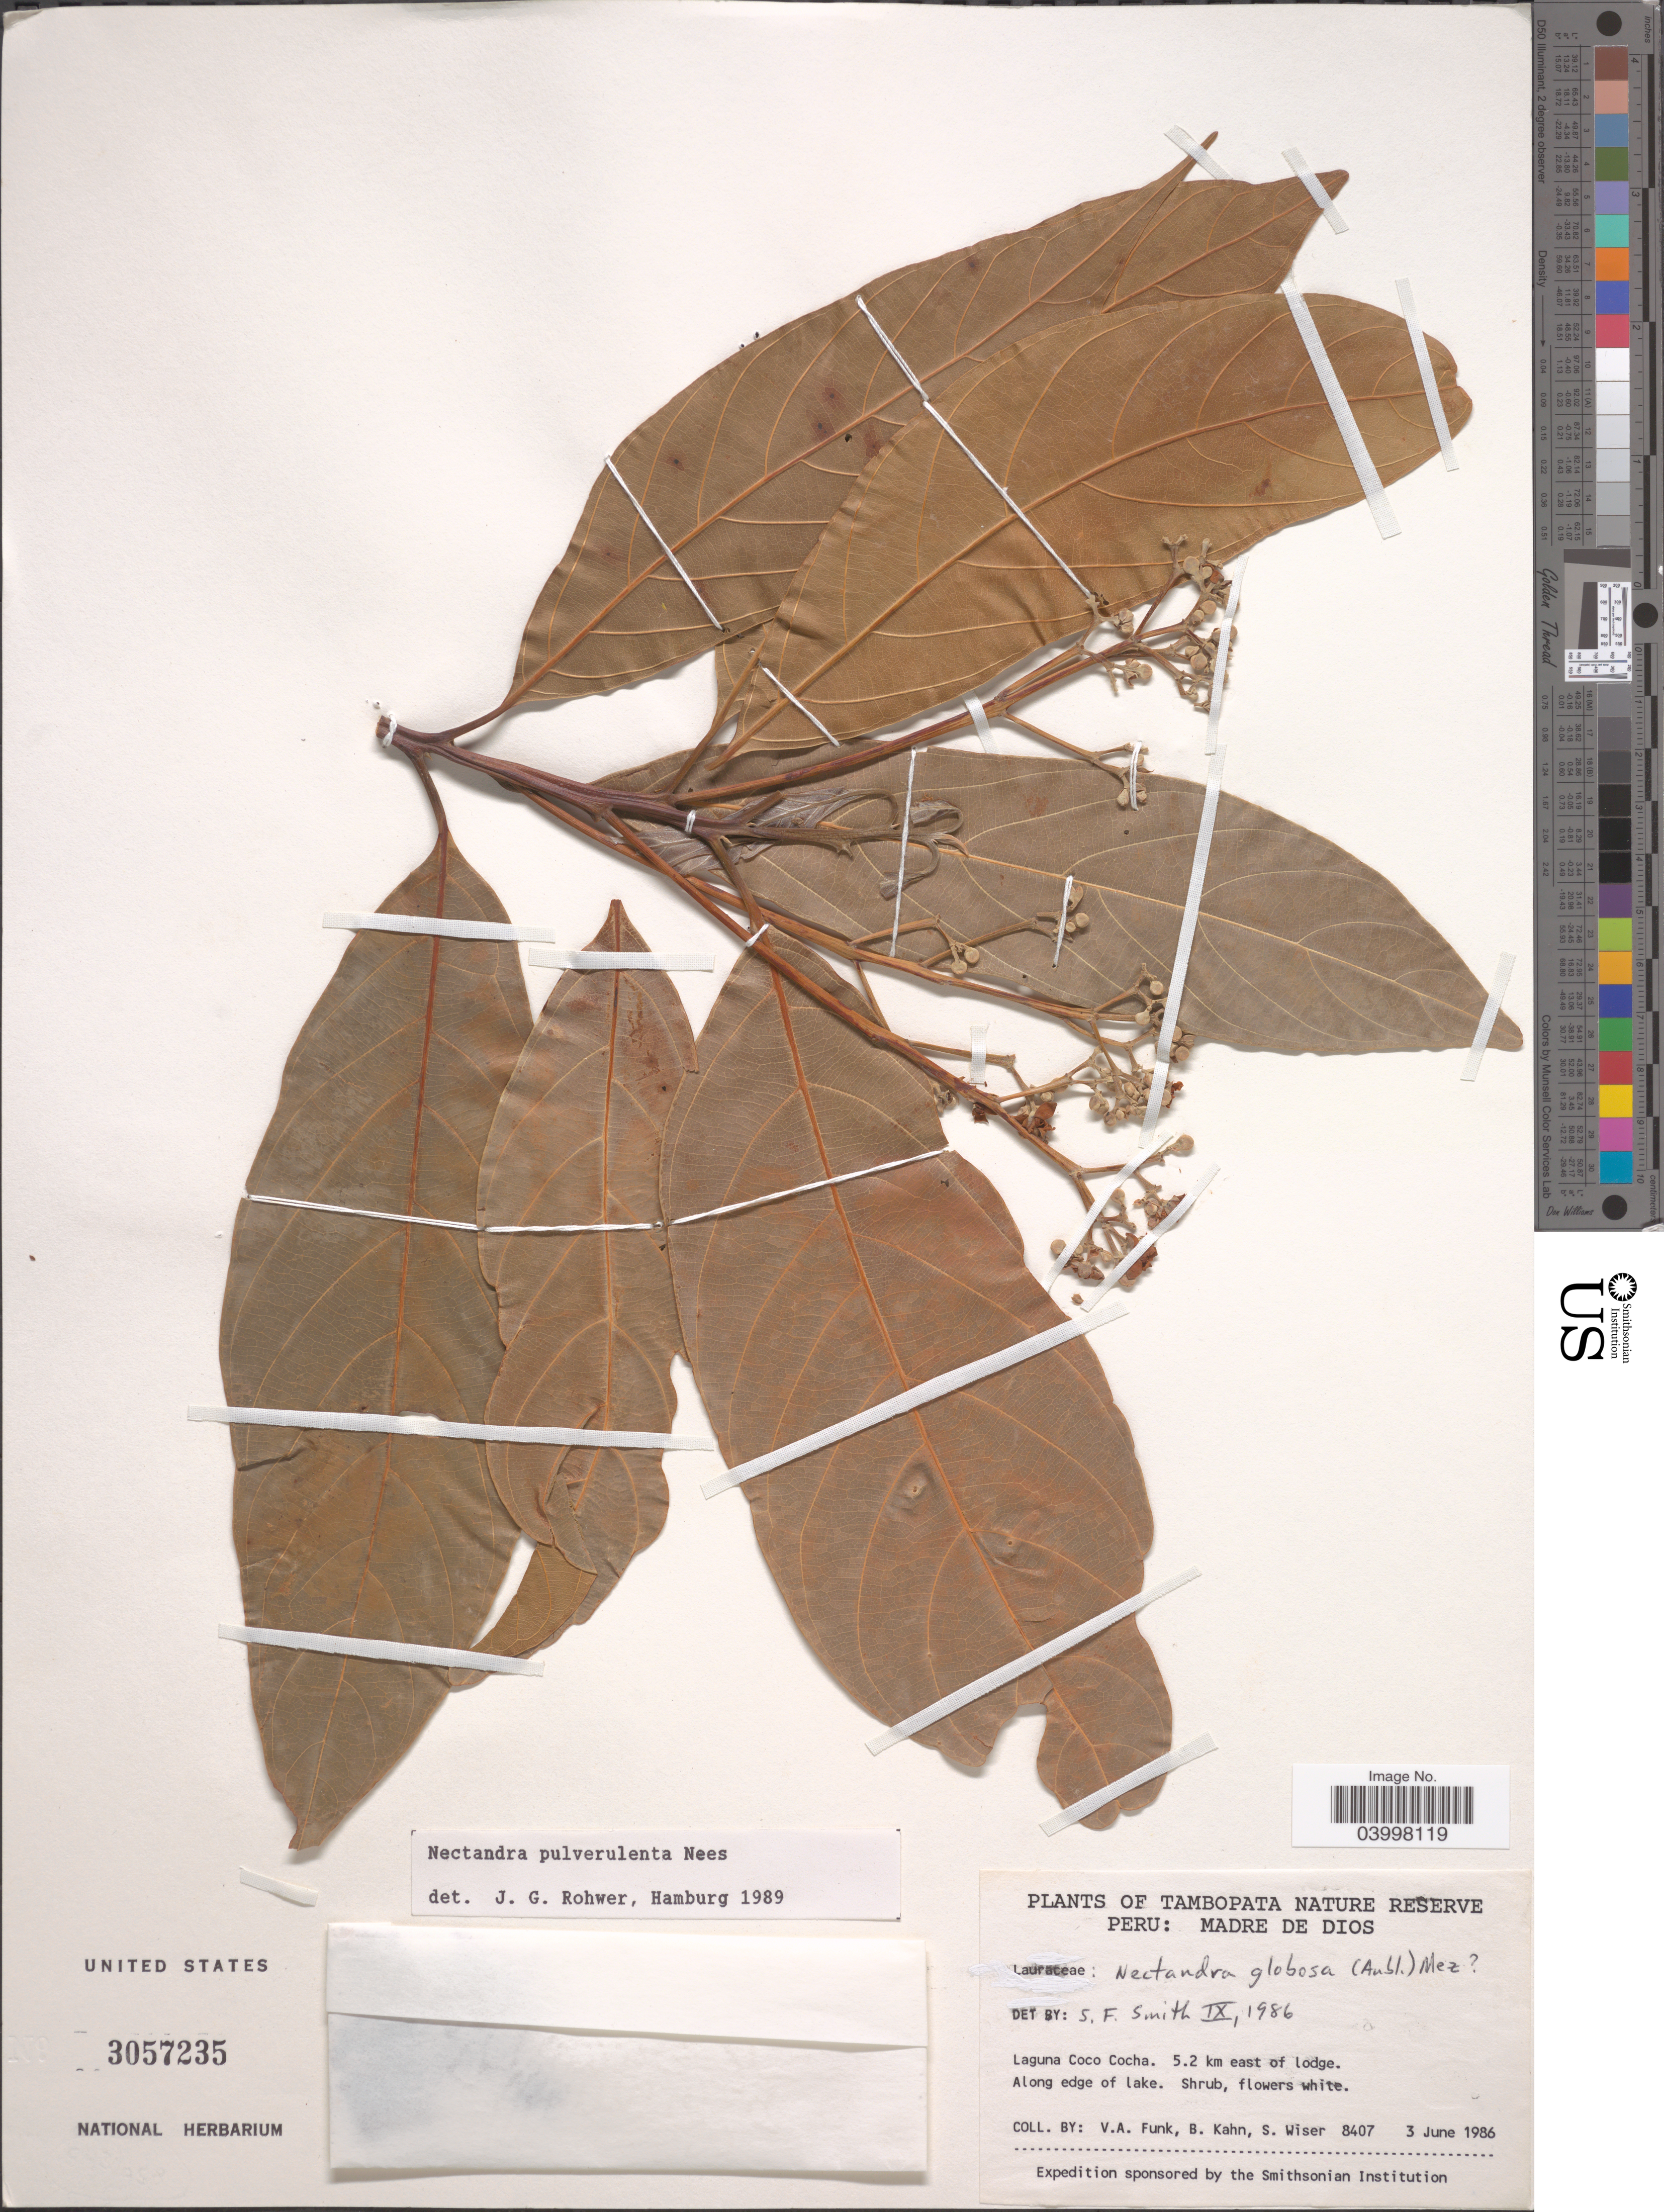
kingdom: Plantae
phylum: Tracheophyta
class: Magnoliopsida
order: Laurales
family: Lauraceae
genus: Nectandra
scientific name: Nectandra pulverulenta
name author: Nees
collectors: V. Funk, B. Kahn & S. Wiser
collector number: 8407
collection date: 1986-06-03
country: Peru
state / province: Madre de Dios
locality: Tambopata Nature Reserve. Laguna Coco Cocha. 5.2 km east of lodge. Along edge of lake.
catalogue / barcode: US 3057235